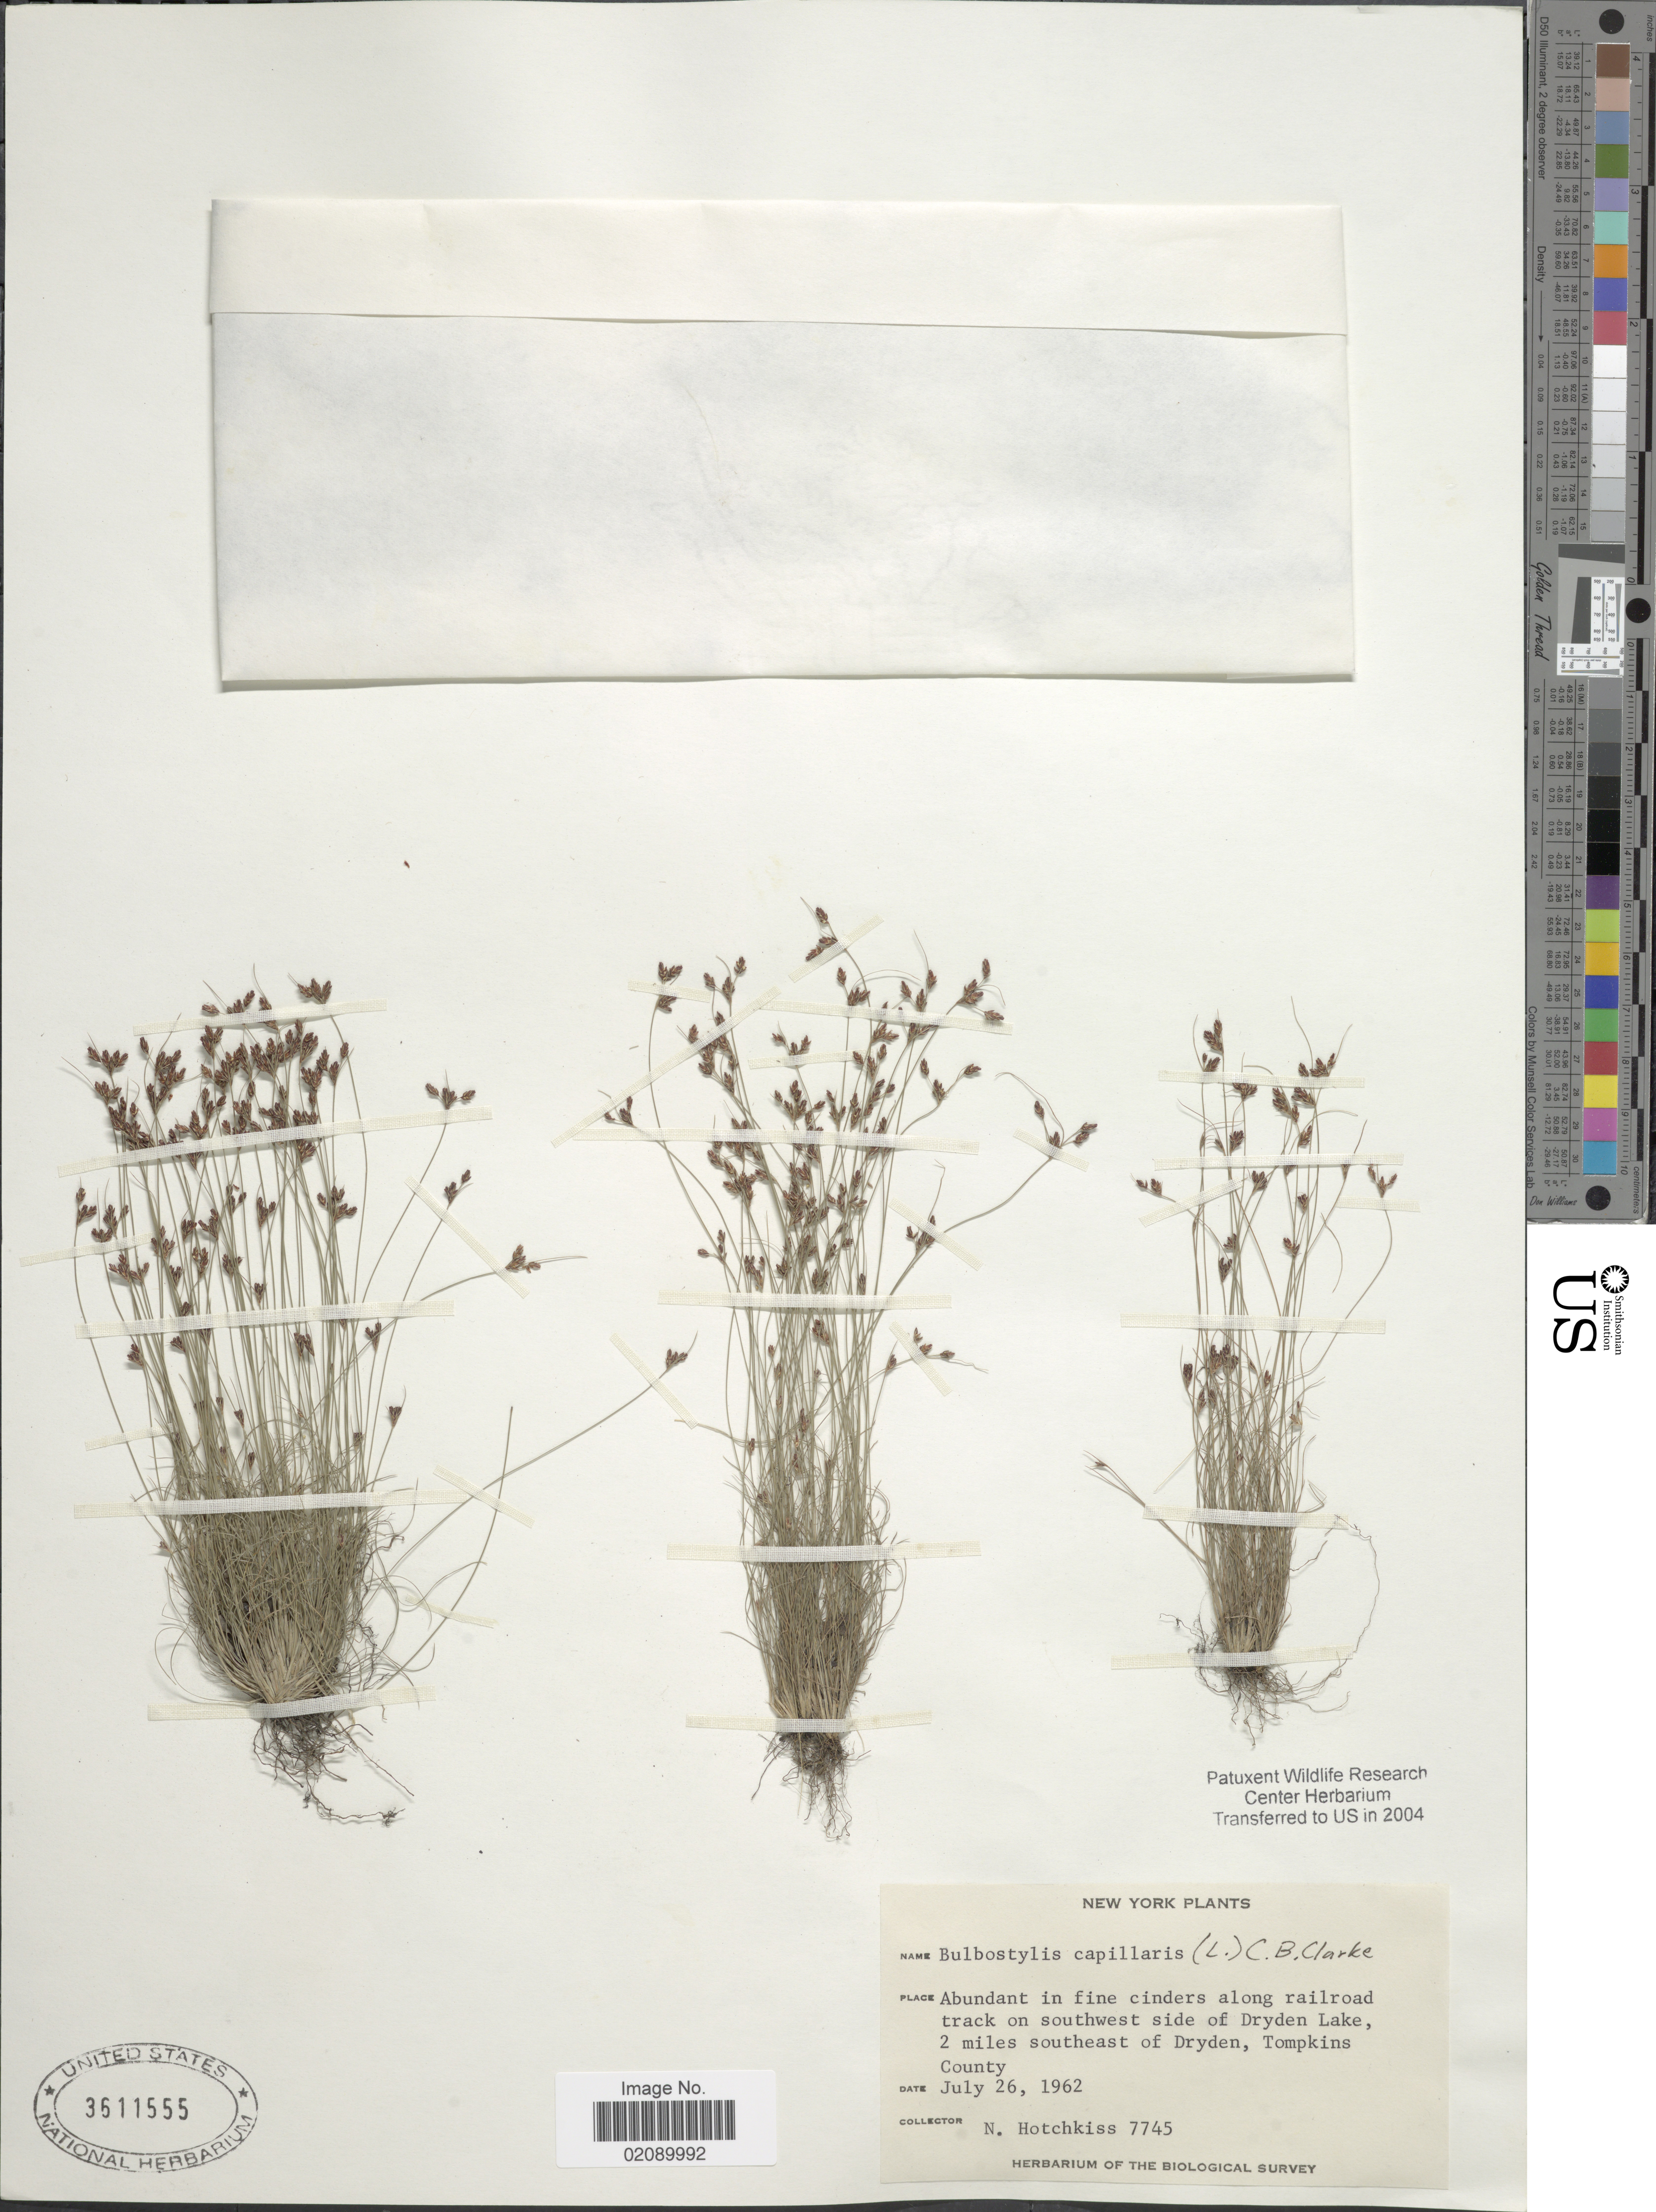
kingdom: Plantae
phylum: Tracheophyta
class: Liliopsida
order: Poales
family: Cyperaceae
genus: Bulbostylis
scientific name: Bulbostylis capillaris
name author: (L.) Kunth ex C.B. Clarke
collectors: N. Hotchkiss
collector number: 7745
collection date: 1962-07-26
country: United States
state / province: New York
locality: Abundant in fine cinders along railroad track on southwest side of Dryden Lake, 2 miles southeast of Dryden, Tompkins County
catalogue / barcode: US 3611555